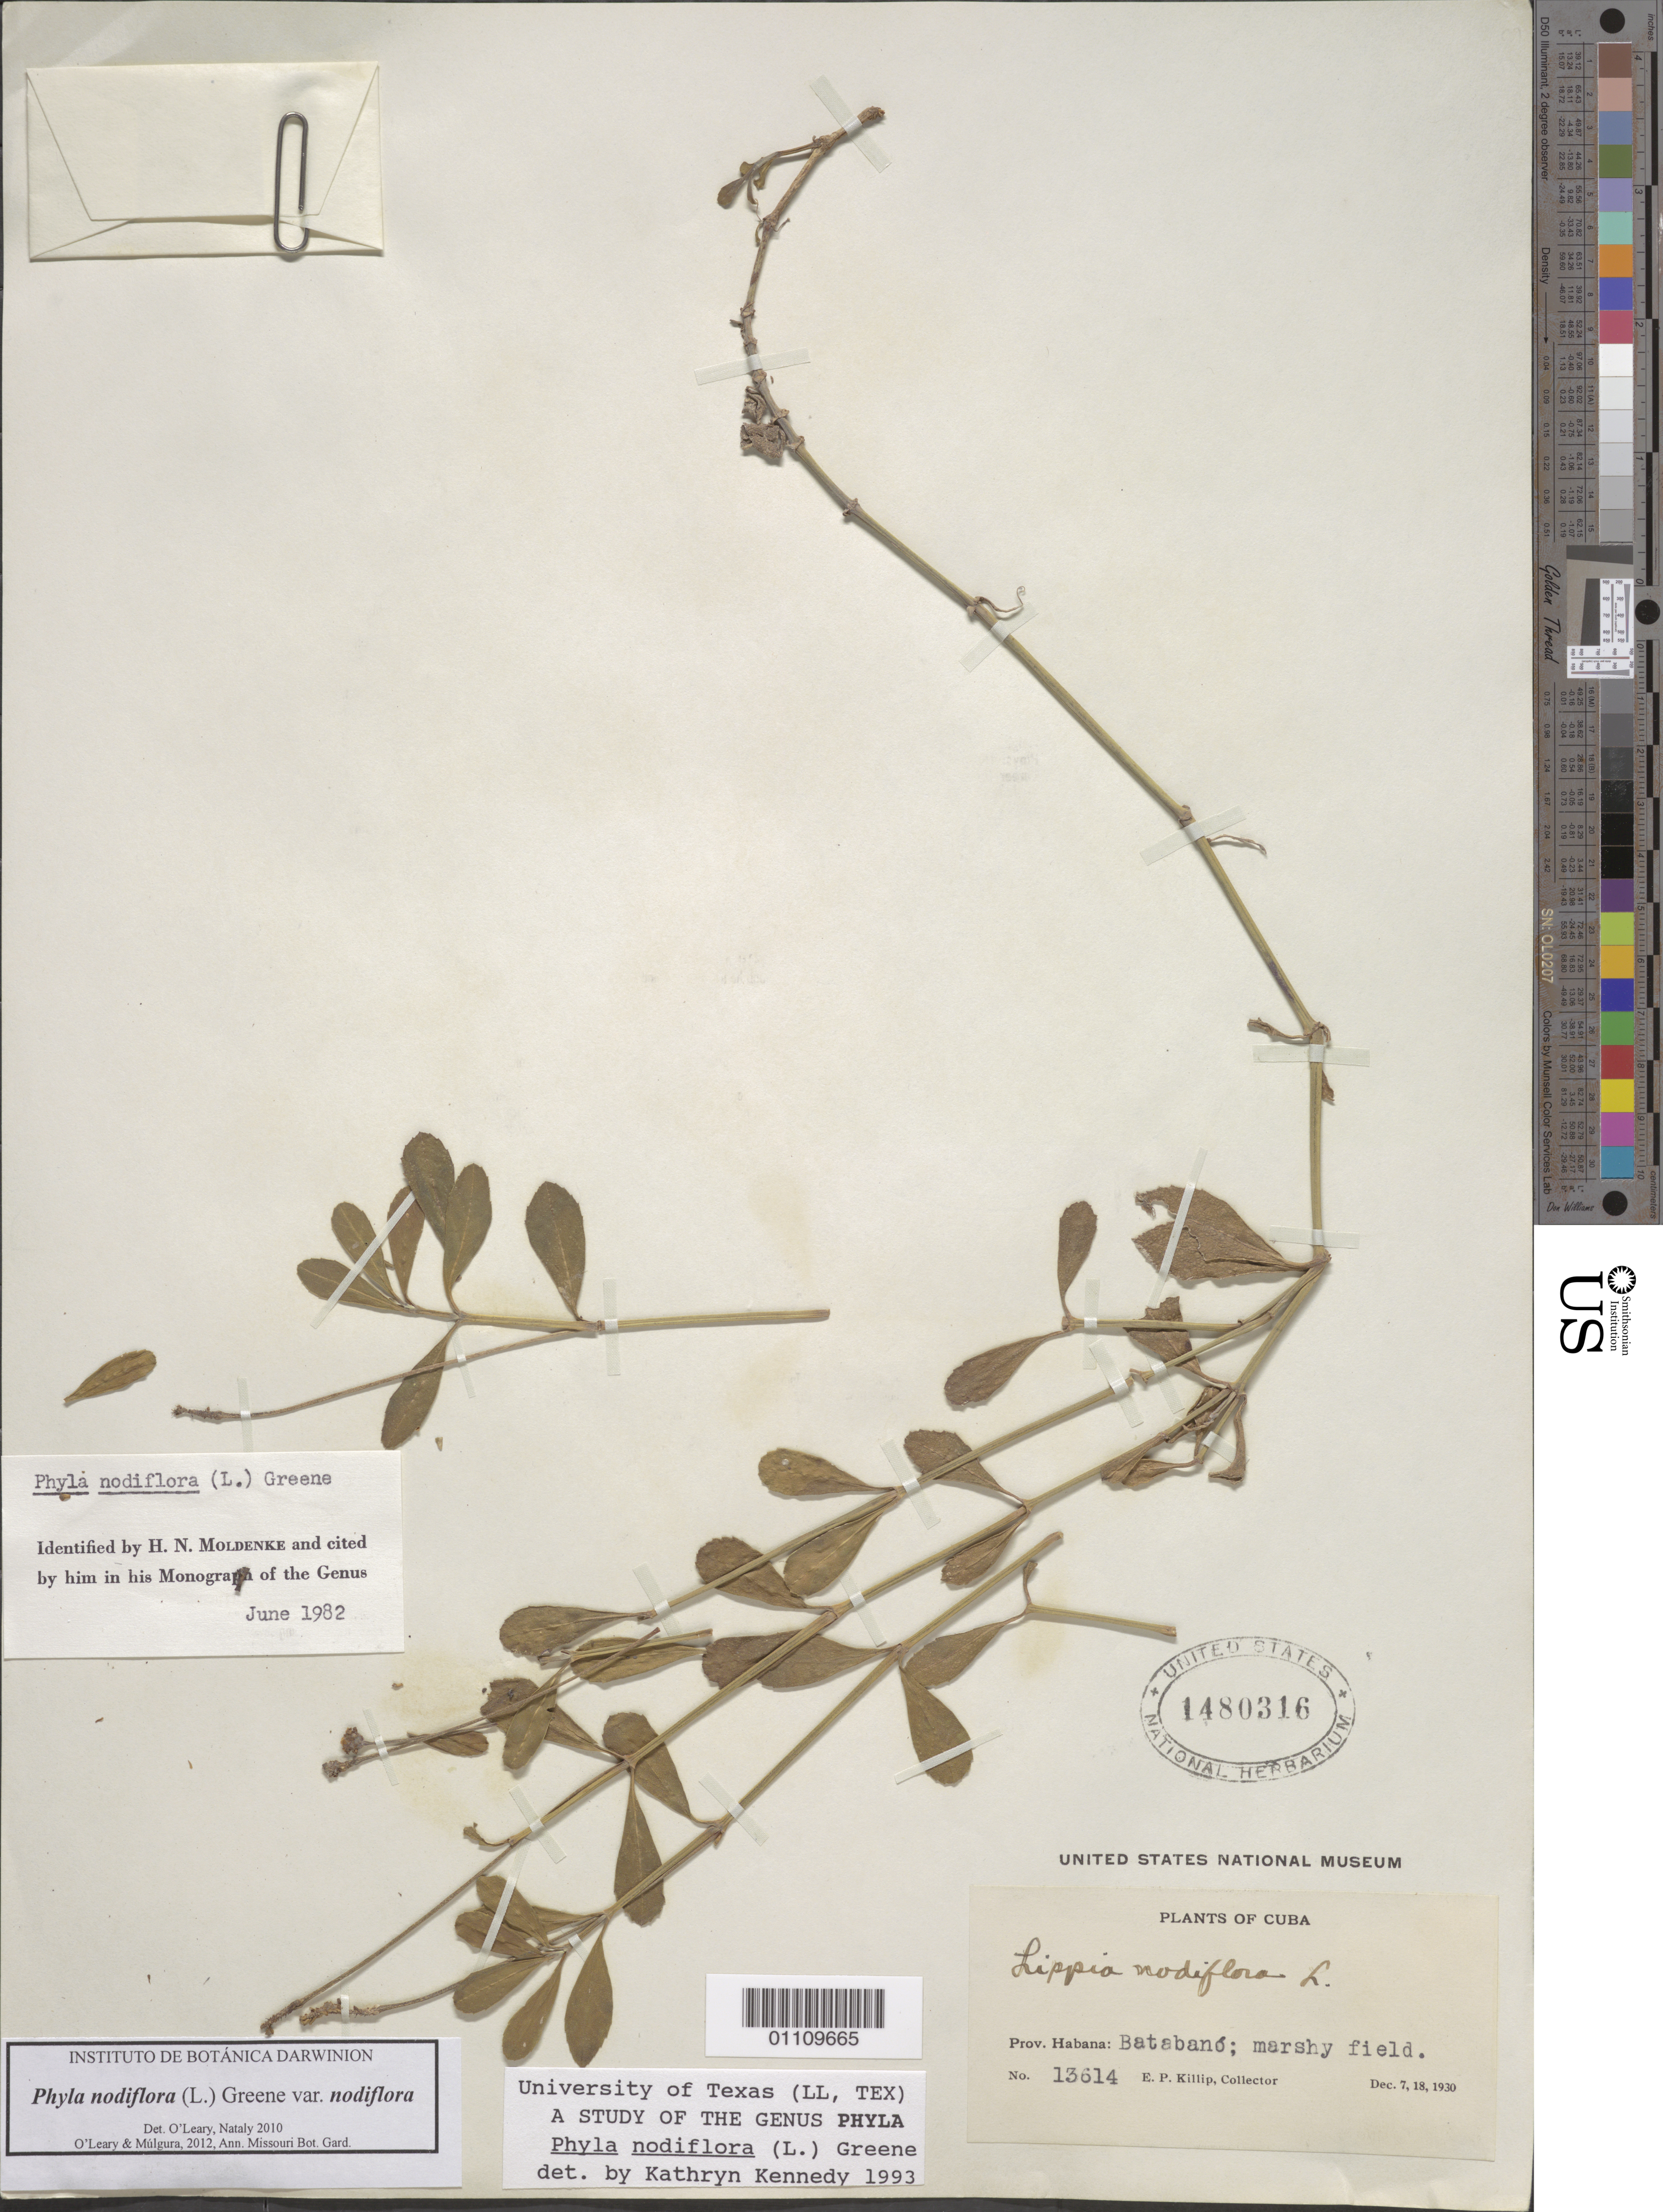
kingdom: Plantae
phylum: Tracheophyta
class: Magnoliopsida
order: Lamiales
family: Verbenaceae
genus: Phyla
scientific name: Phyla nodiflora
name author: (L.) Greene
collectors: E. P. Killip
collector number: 13614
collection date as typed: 07 Dec 1930 and 18 Dec 1930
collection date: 1930-12-07,1930-12-18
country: Cuba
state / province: La Habana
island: Cuba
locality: Batabano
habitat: Marshy field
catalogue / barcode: US 1480316